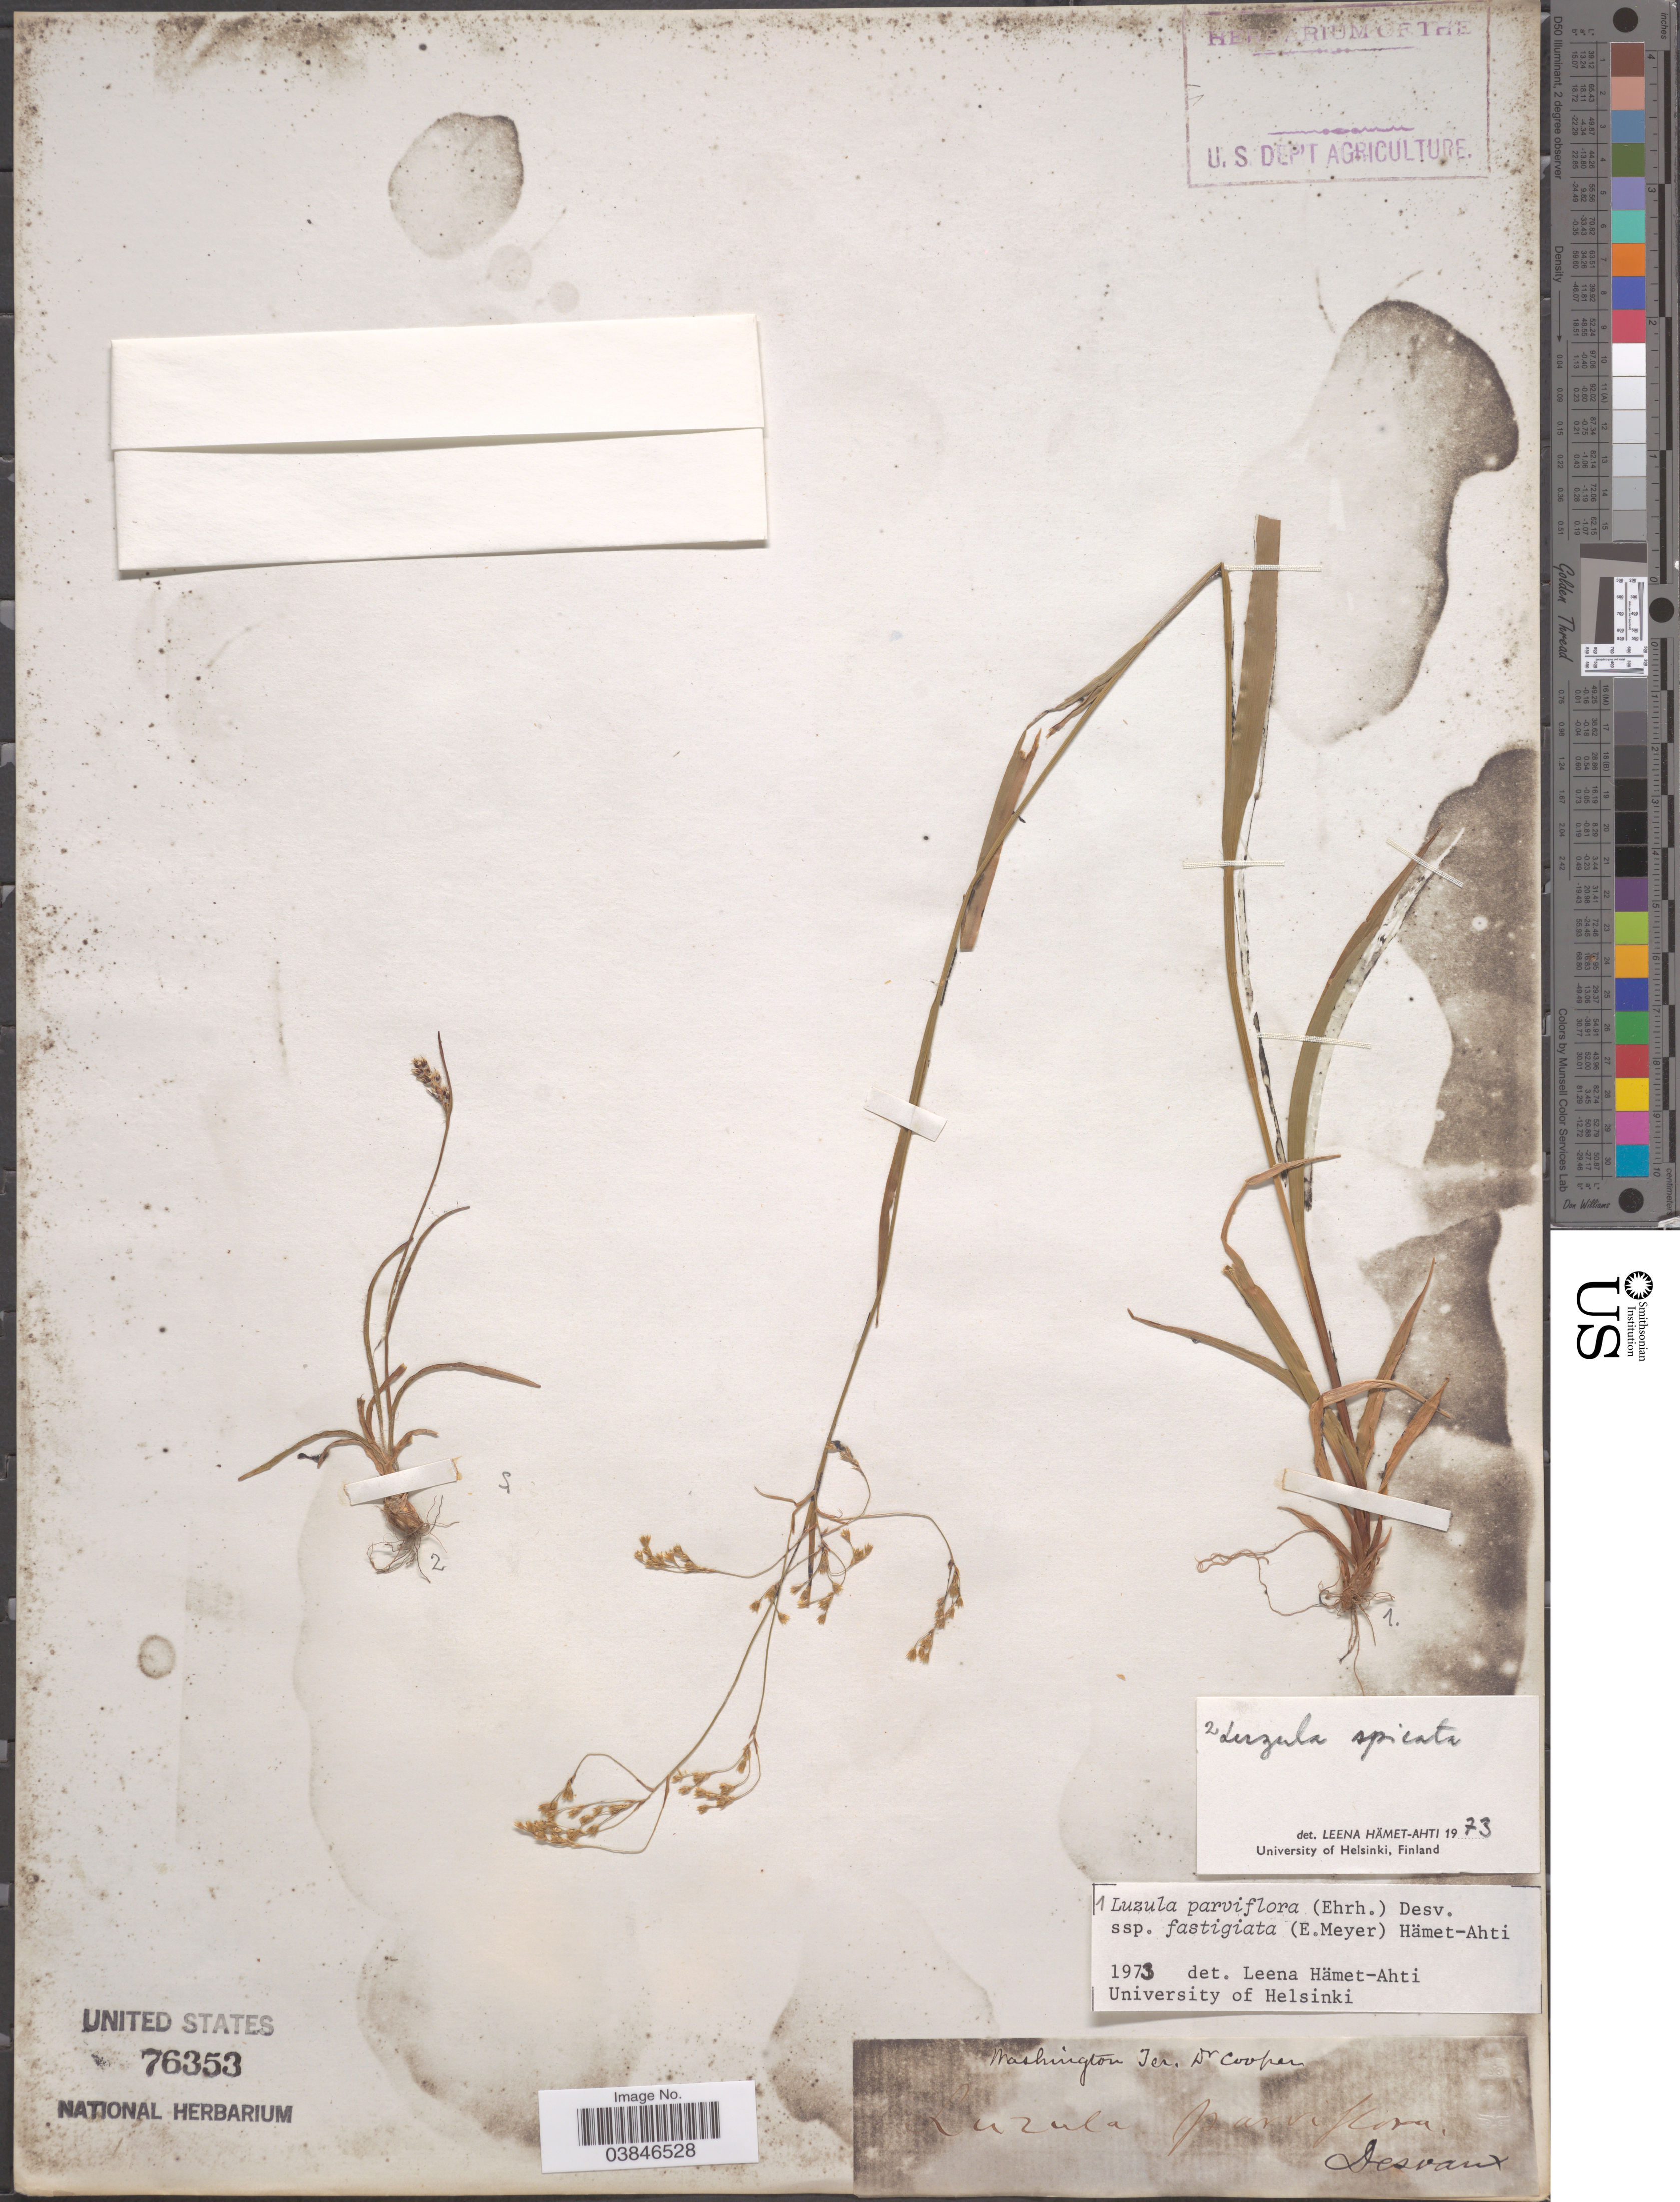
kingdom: Plantae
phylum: Tracheophyta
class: Liliopsida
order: Poales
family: Juncaceae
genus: Luzula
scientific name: Luzula parviflora subsp. fastigiata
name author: Buchenau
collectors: Desvaux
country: United States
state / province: Washington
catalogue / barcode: US 76353